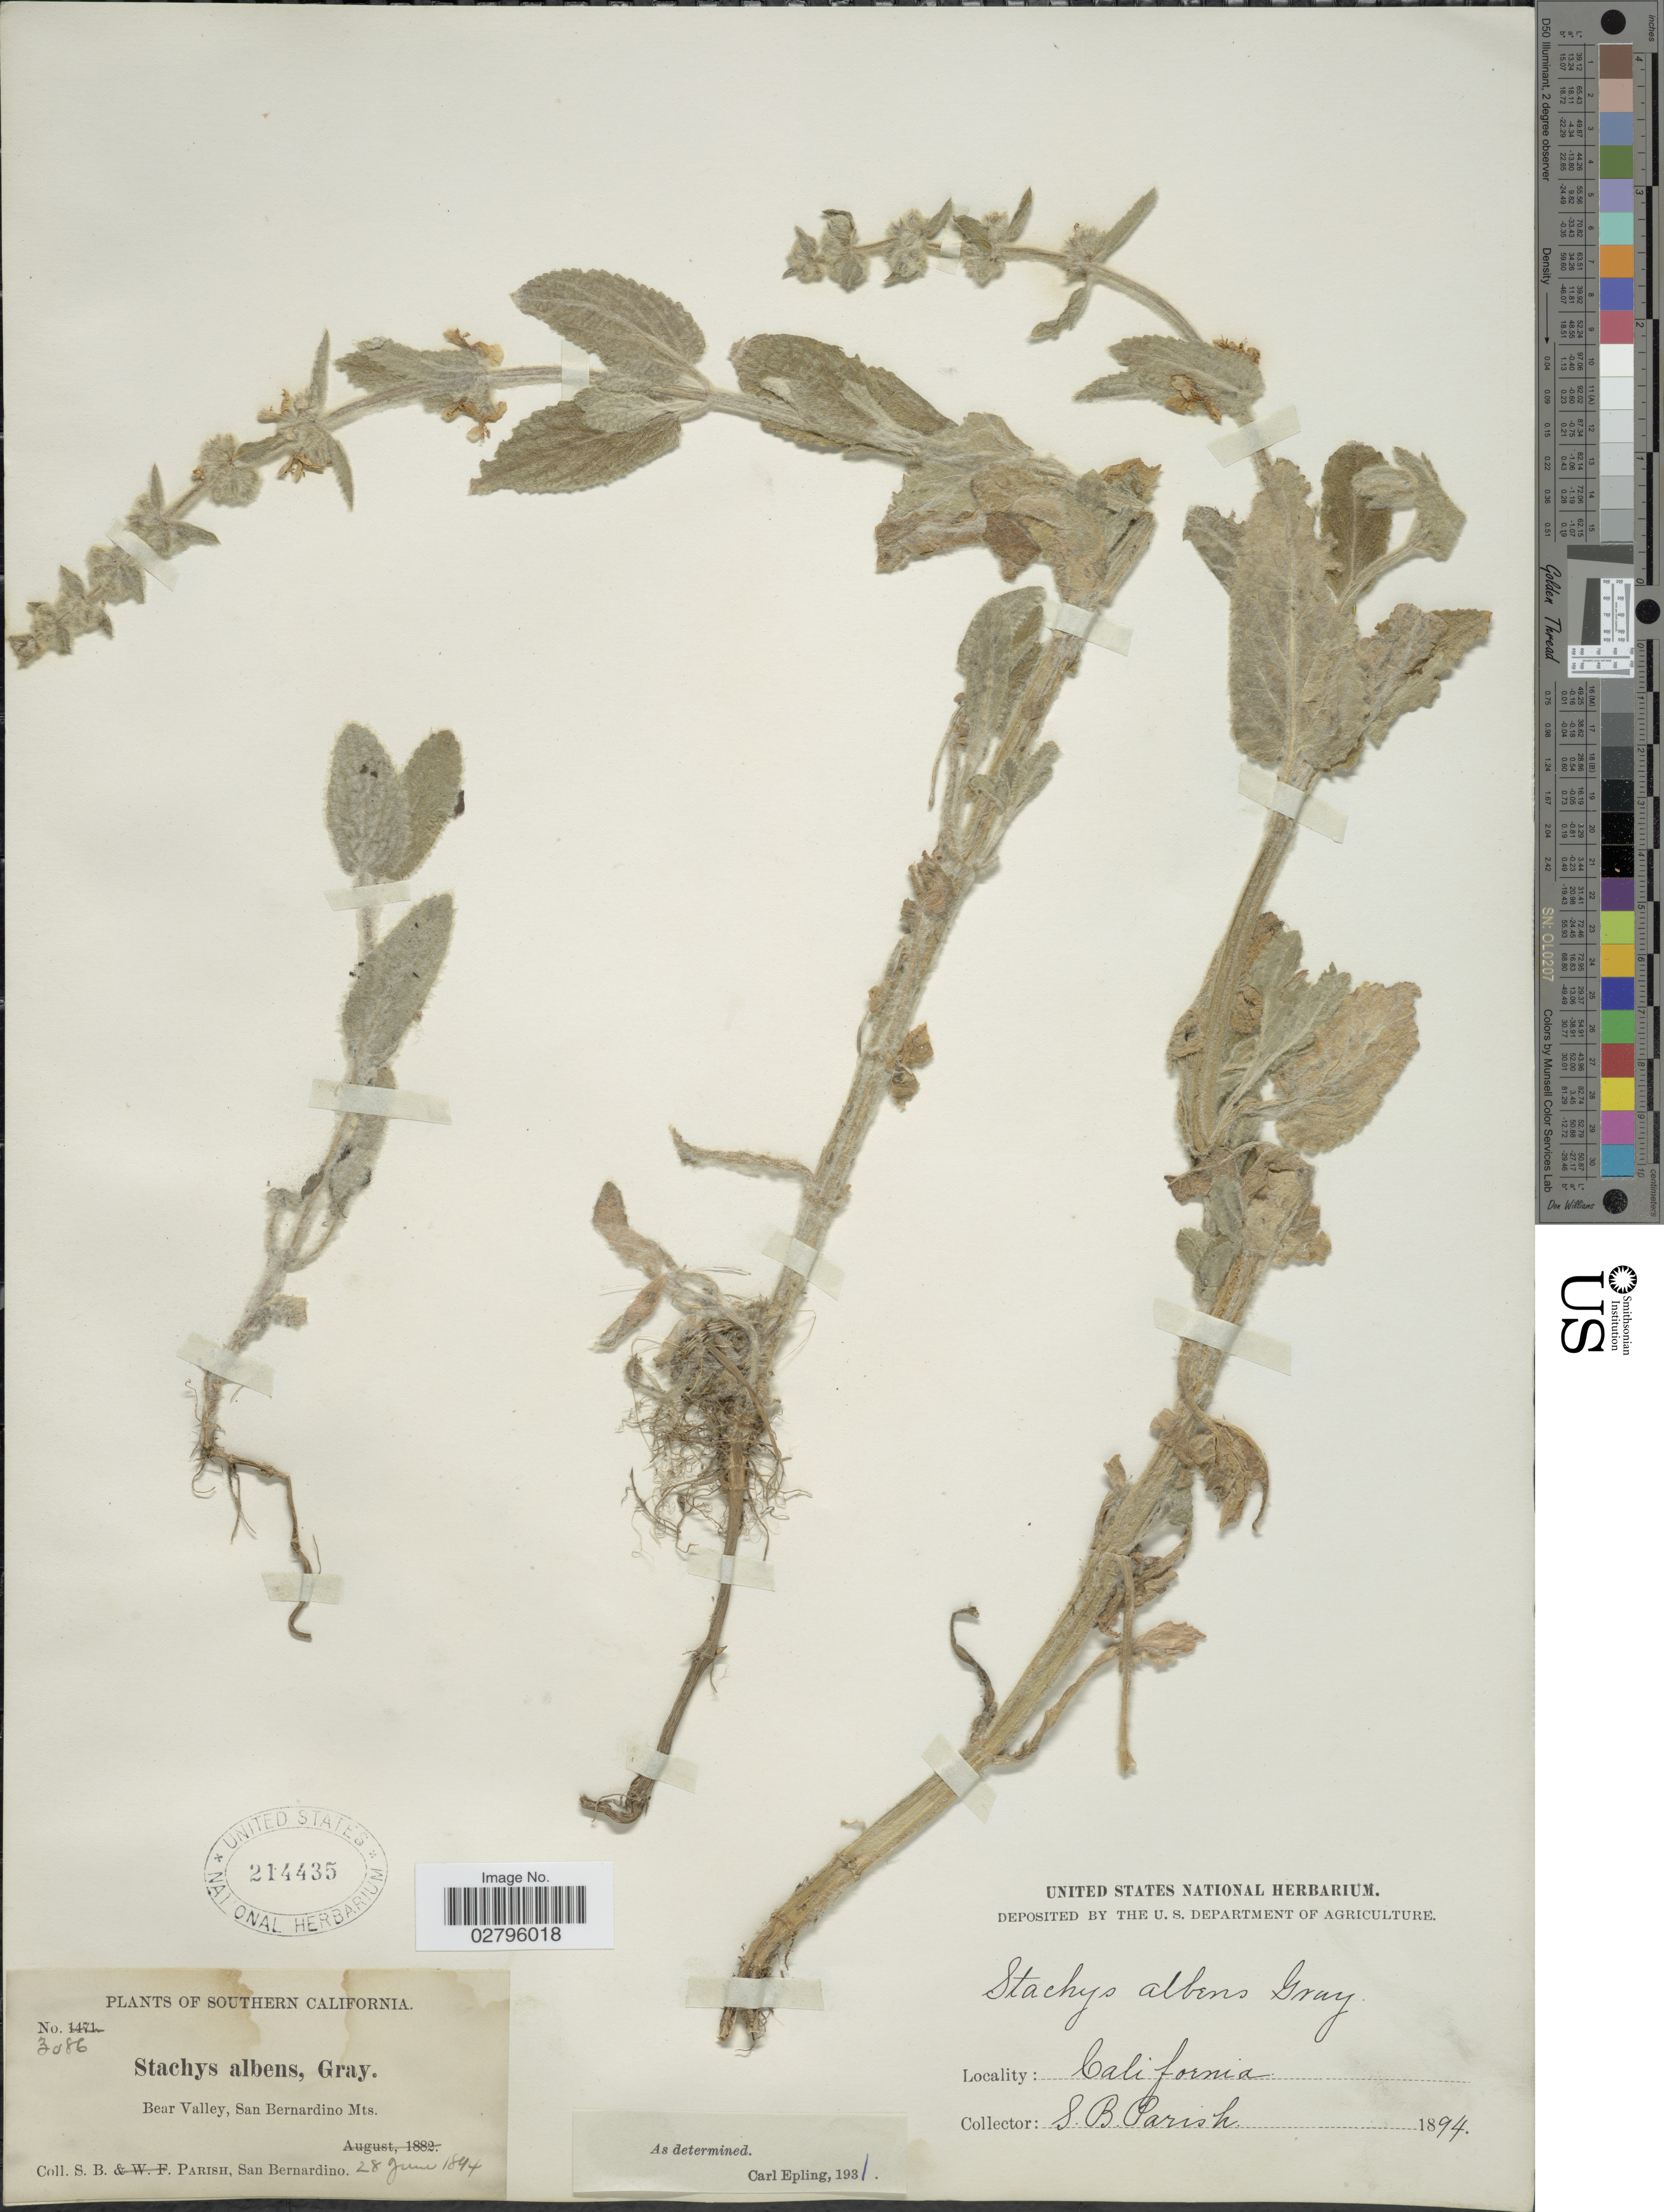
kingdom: Plantae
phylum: Tracheophyta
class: Magnoliopsida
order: Lamiales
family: Lamiaceae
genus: Stachys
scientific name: Stachys albens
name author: A. Gray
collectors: S. B. Parish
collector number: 3086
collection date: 1894-06-28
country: United States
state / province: California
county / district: San Bernardino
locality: Southern California, Bear Valley, San Bernardino Mts.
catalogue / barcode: US 214435